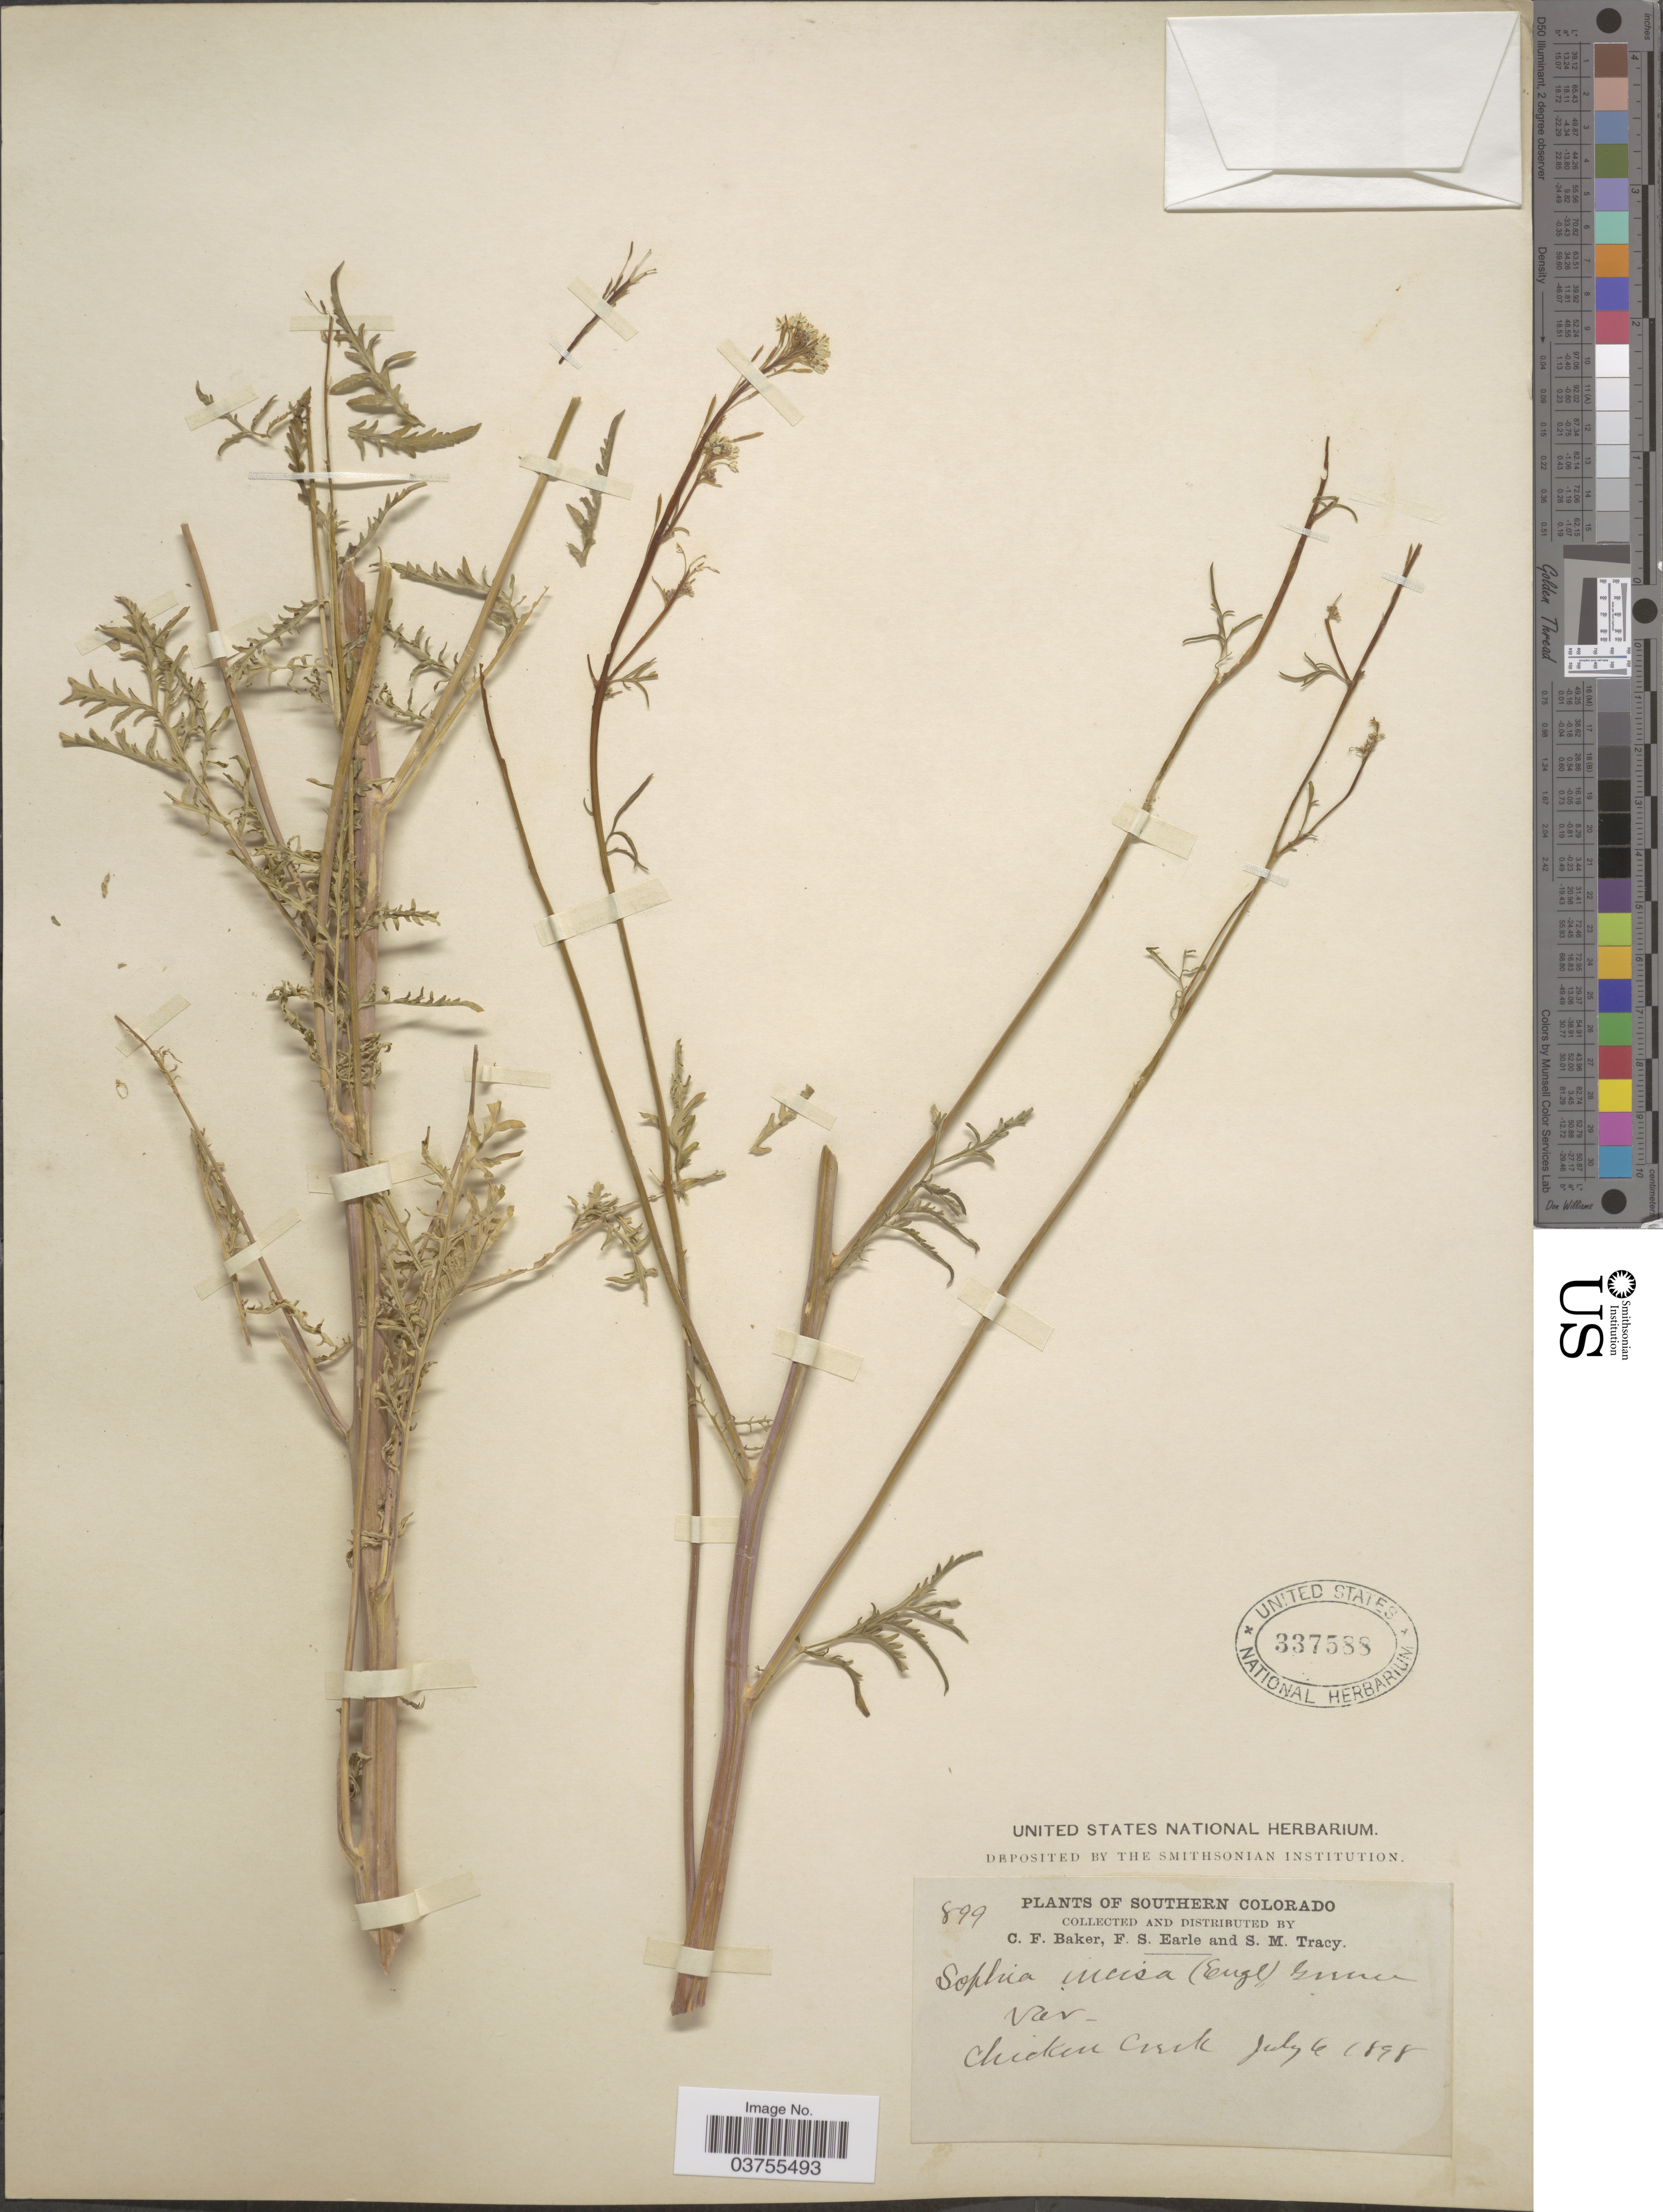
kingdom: Plantae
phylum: Tracheophyta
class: Magnoliopsida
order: Brassicales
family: Brassicaceae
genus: Descurainia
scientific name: Descurainia sp.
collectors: C. F. Baker, F. S. Earle & S. M. Tracy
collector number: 899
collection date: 1898-07-06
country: United States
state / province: Colorado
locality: Southern Colorado. Chicken Creek.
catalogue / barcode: US 337588